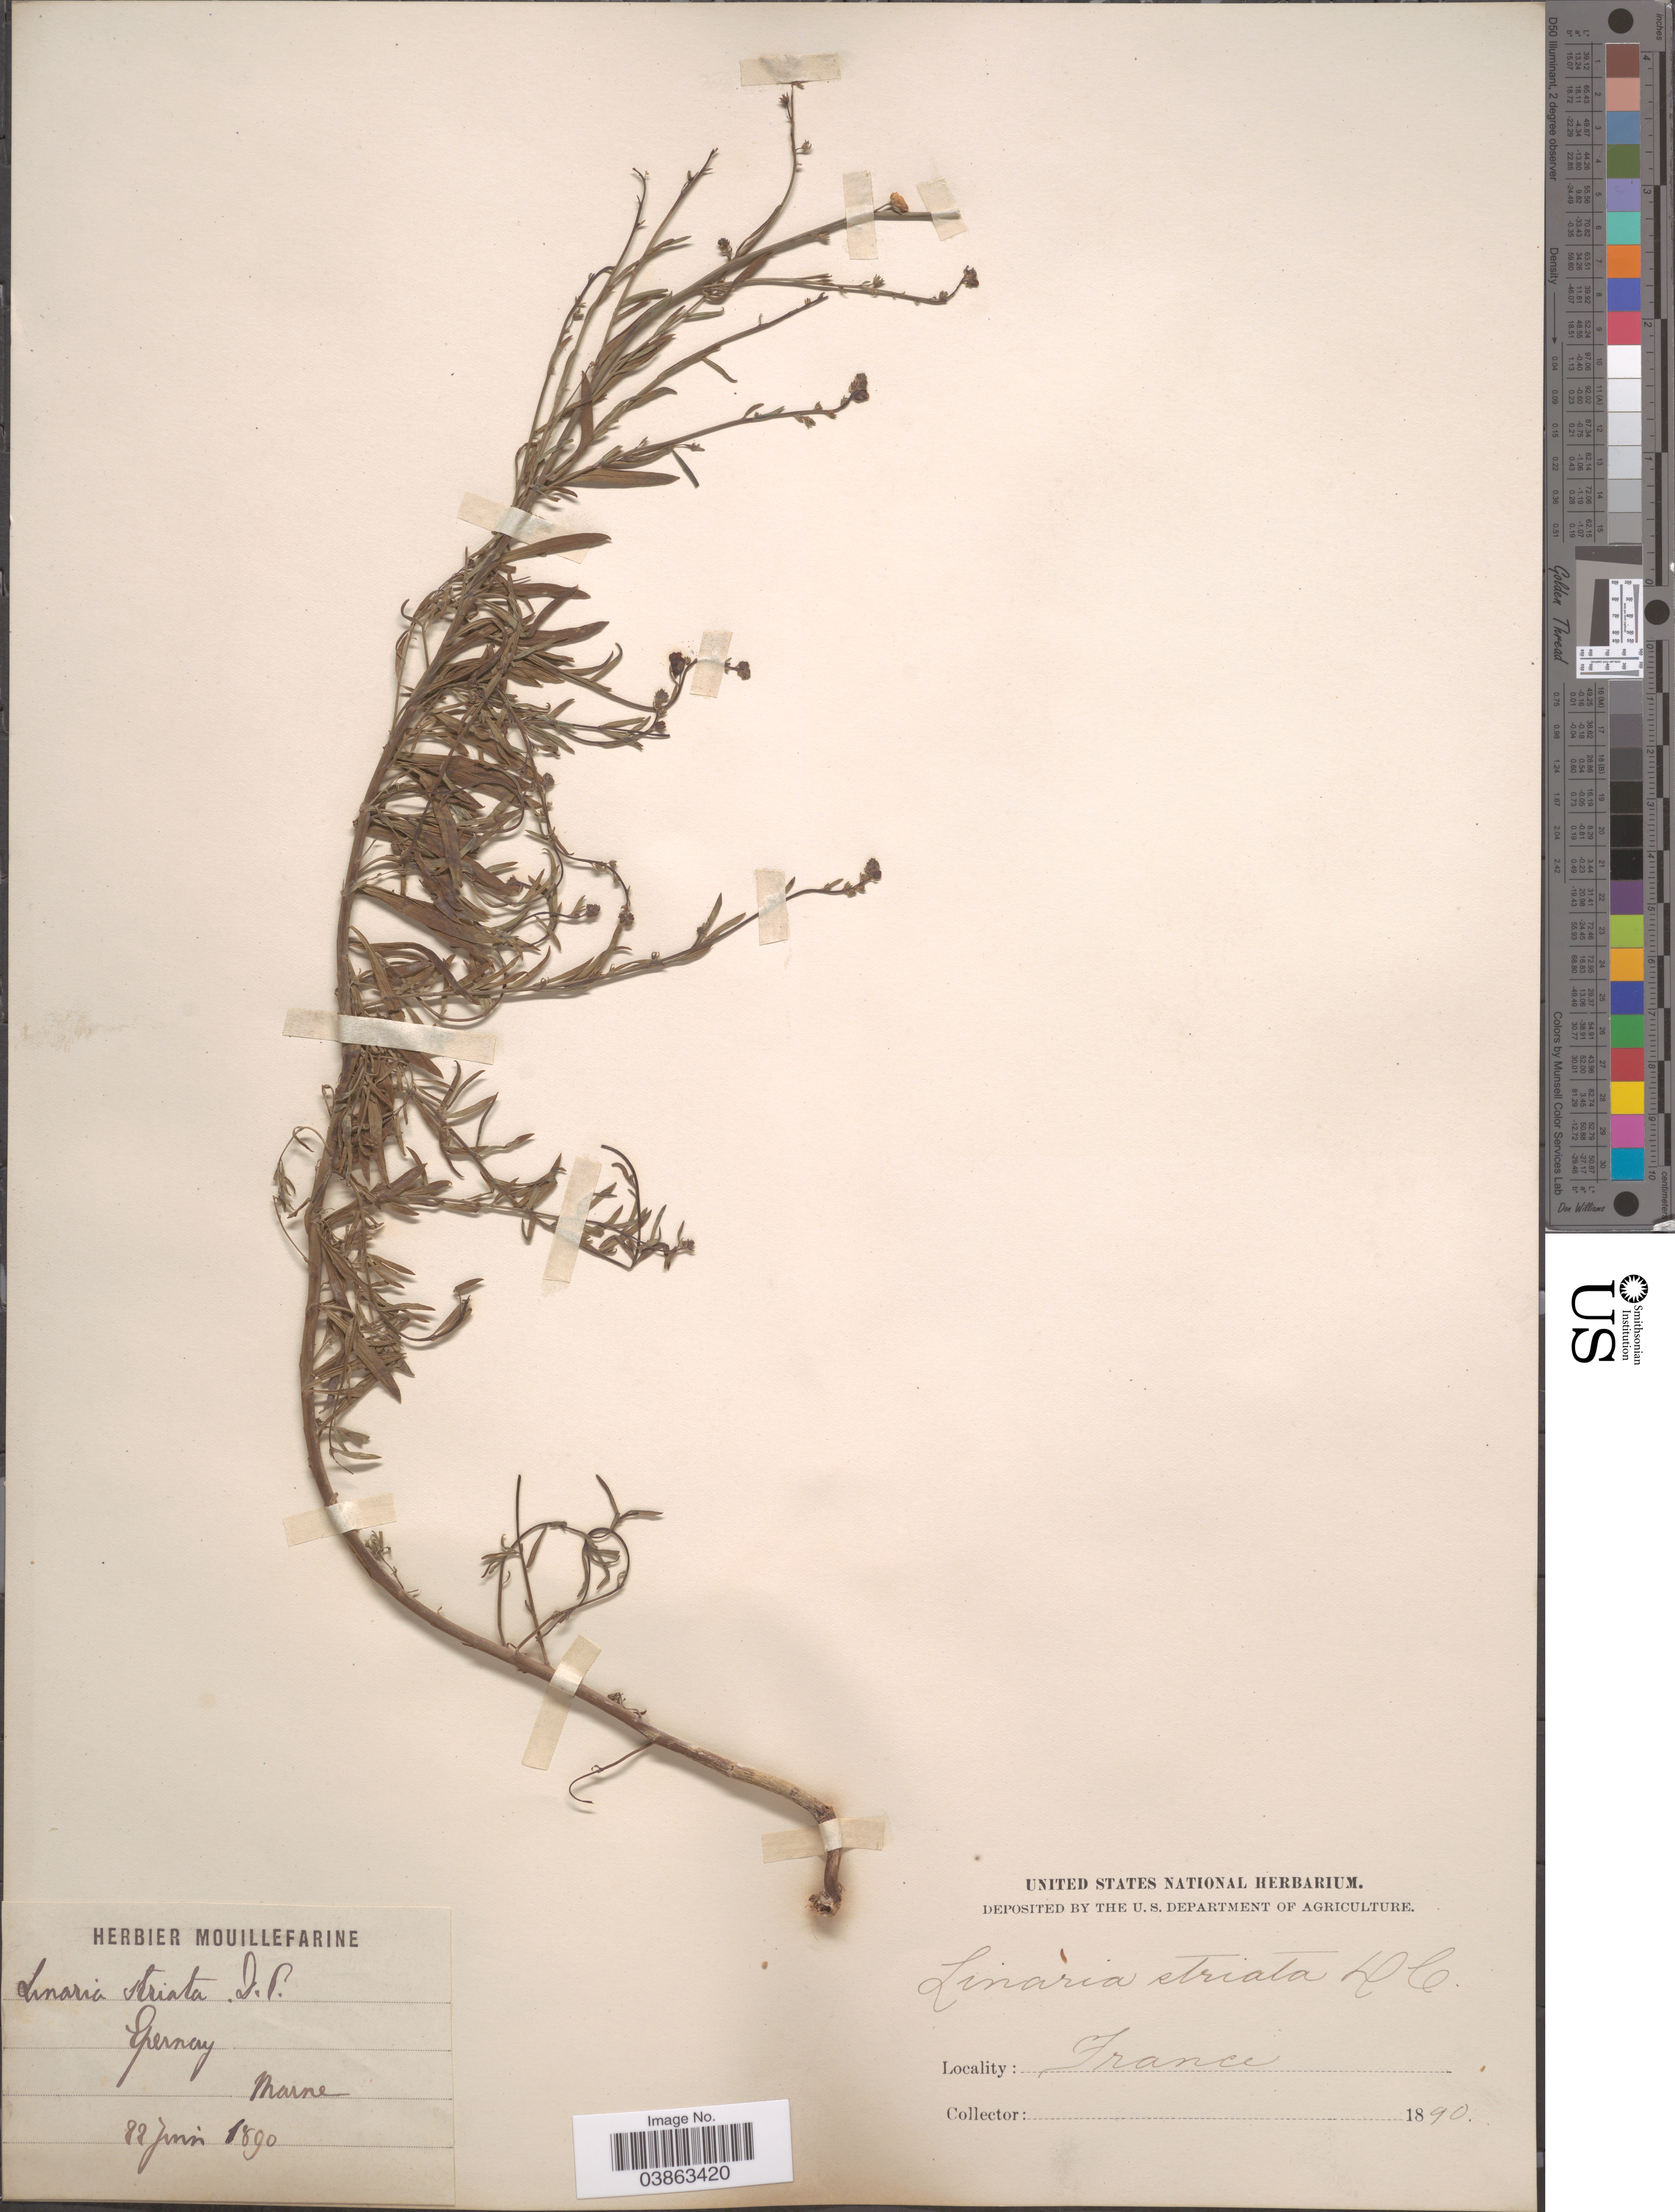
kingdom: Plantae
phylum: Tracheophyta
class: Magnoliopsida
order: Lamiales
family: Plantaginaceae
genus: Linaria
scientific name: Linaria striata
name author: (Lam.) DC.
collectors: ex herb. Mouillefarine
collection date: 1890-06-22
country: France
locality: Epernay. Marne.